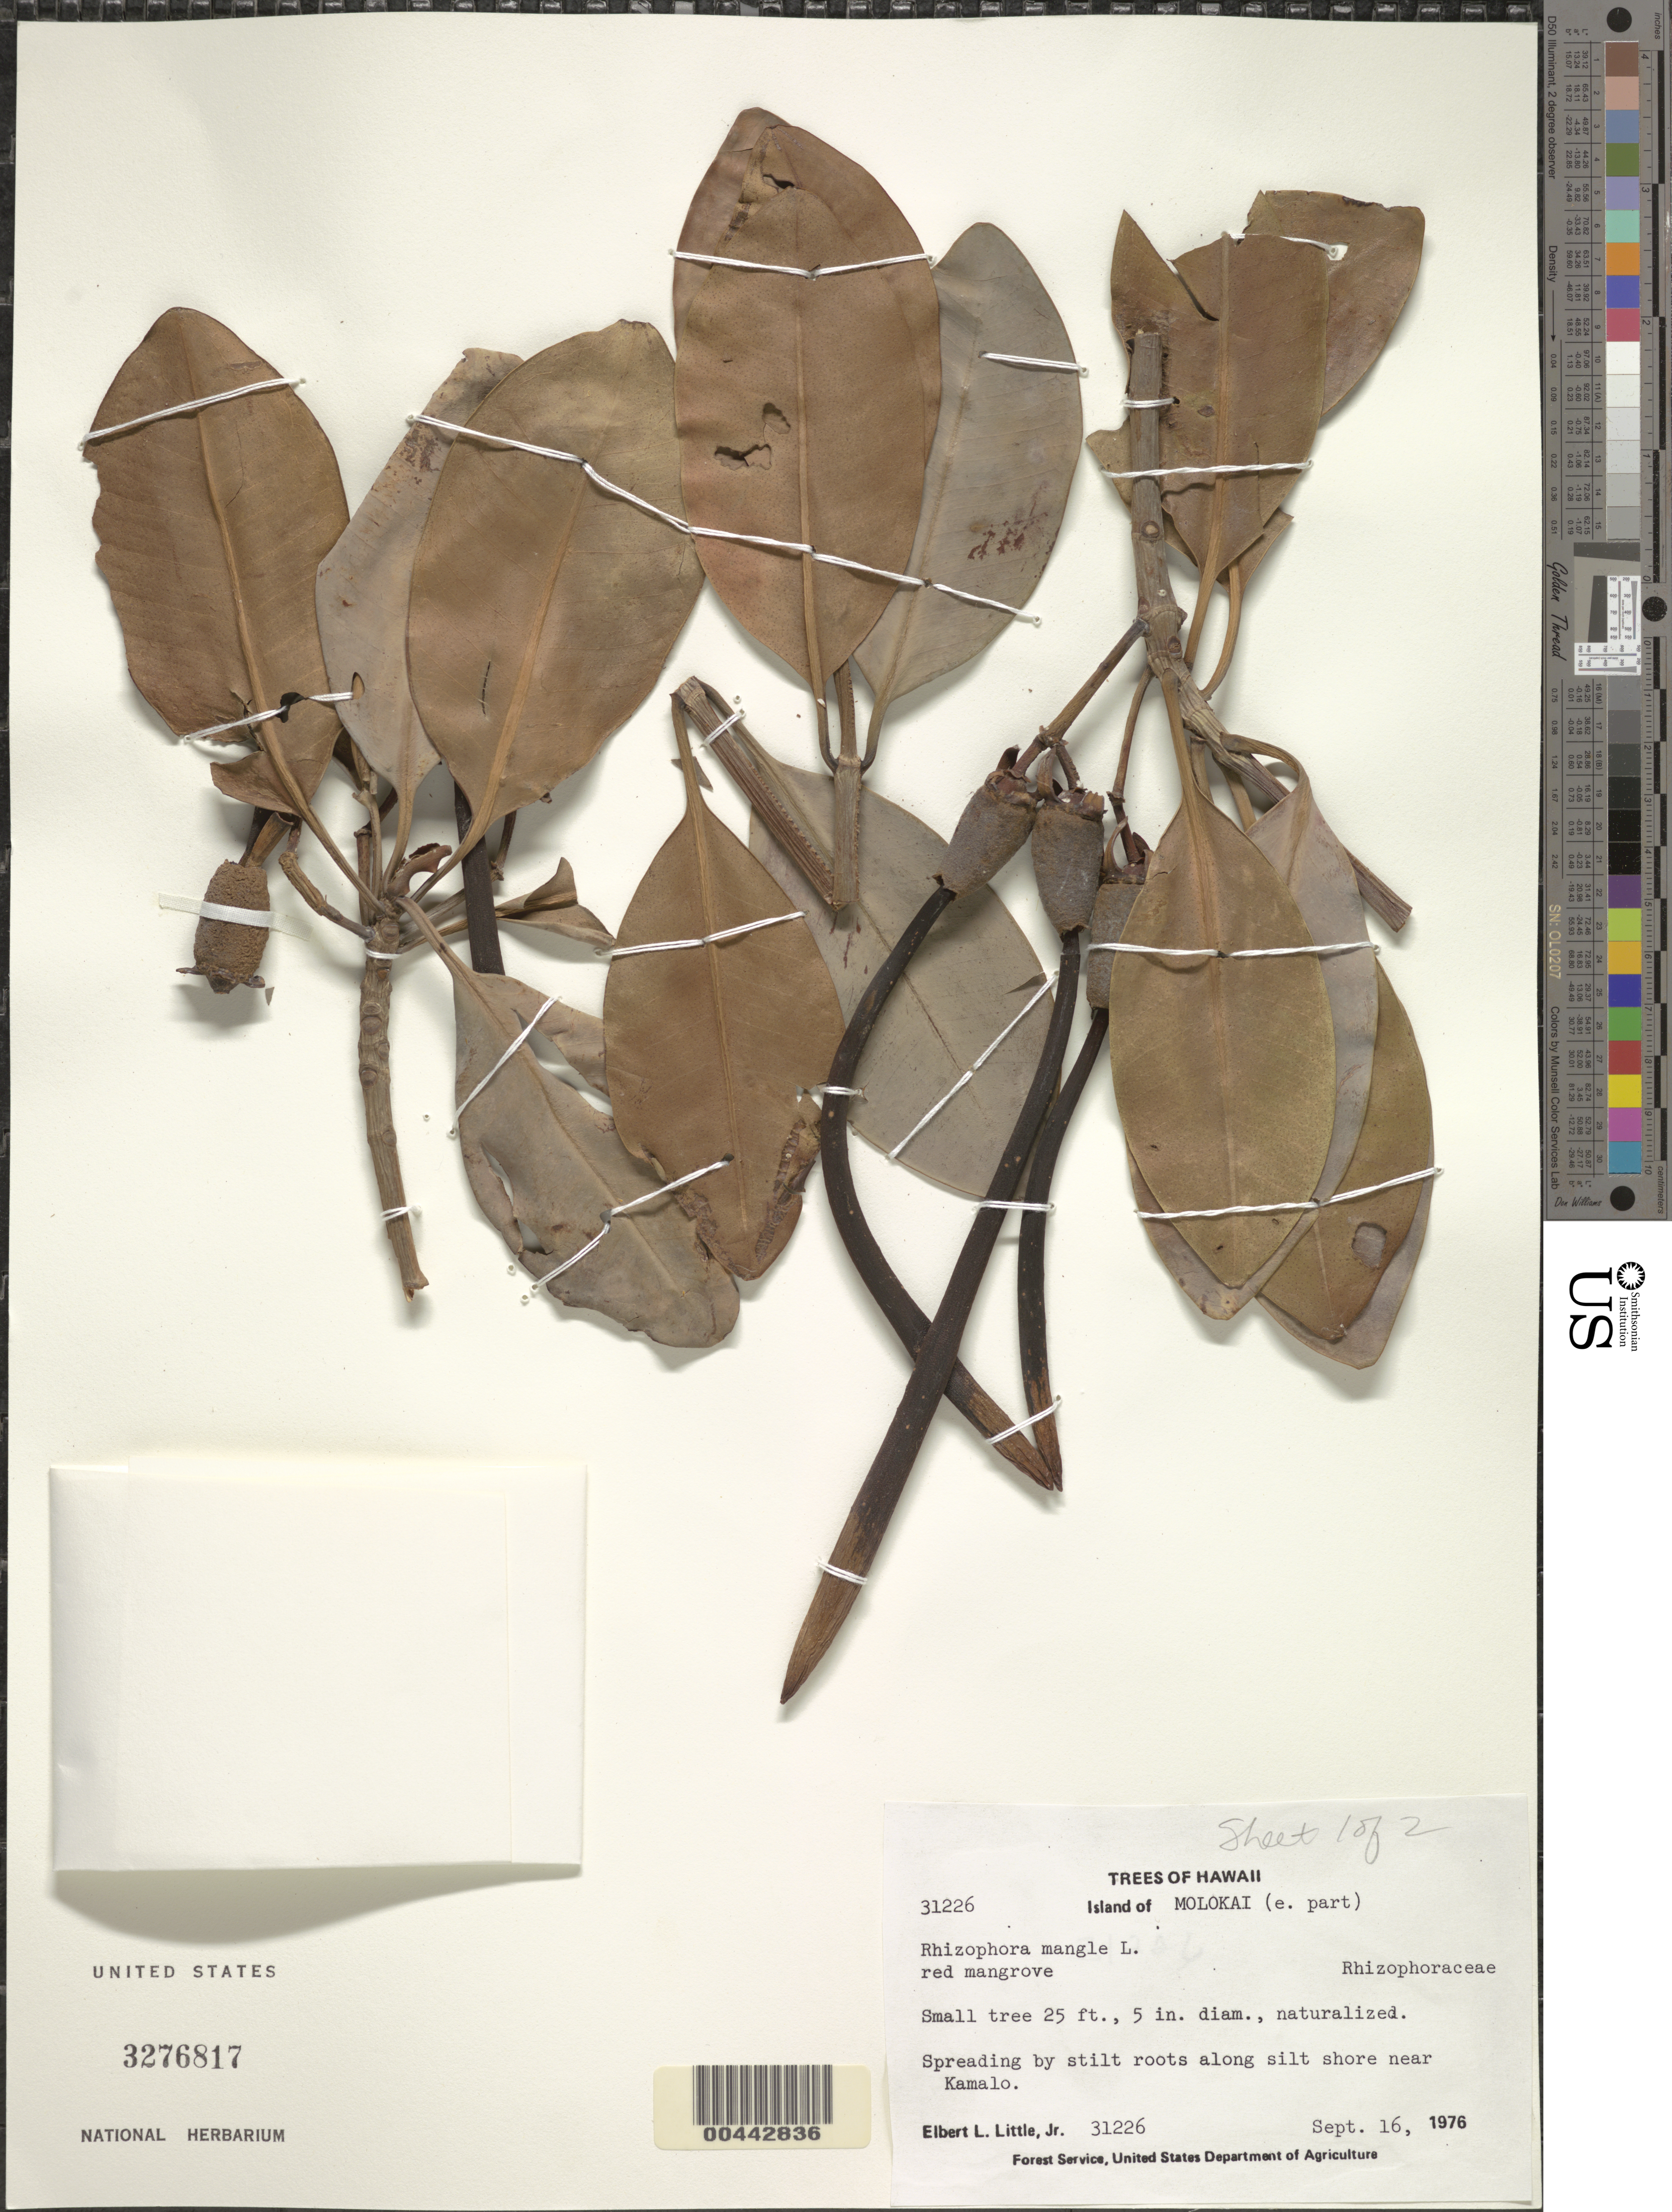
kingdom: Plantae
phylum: Tracheophyta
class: Magnoliopsida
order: Malpighiales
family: Rhizophoraceae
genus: Rhizophora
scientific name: Rhizophora mangle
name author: L.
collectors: E. L. Little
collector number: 31226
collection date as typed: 16 Sep 1976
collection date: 1976-09-16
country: United States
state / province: Hawaii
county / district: Maui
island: Moloka'i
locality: East part of Molokai, along silt shore near Kamalo.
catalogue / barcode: US 3276817